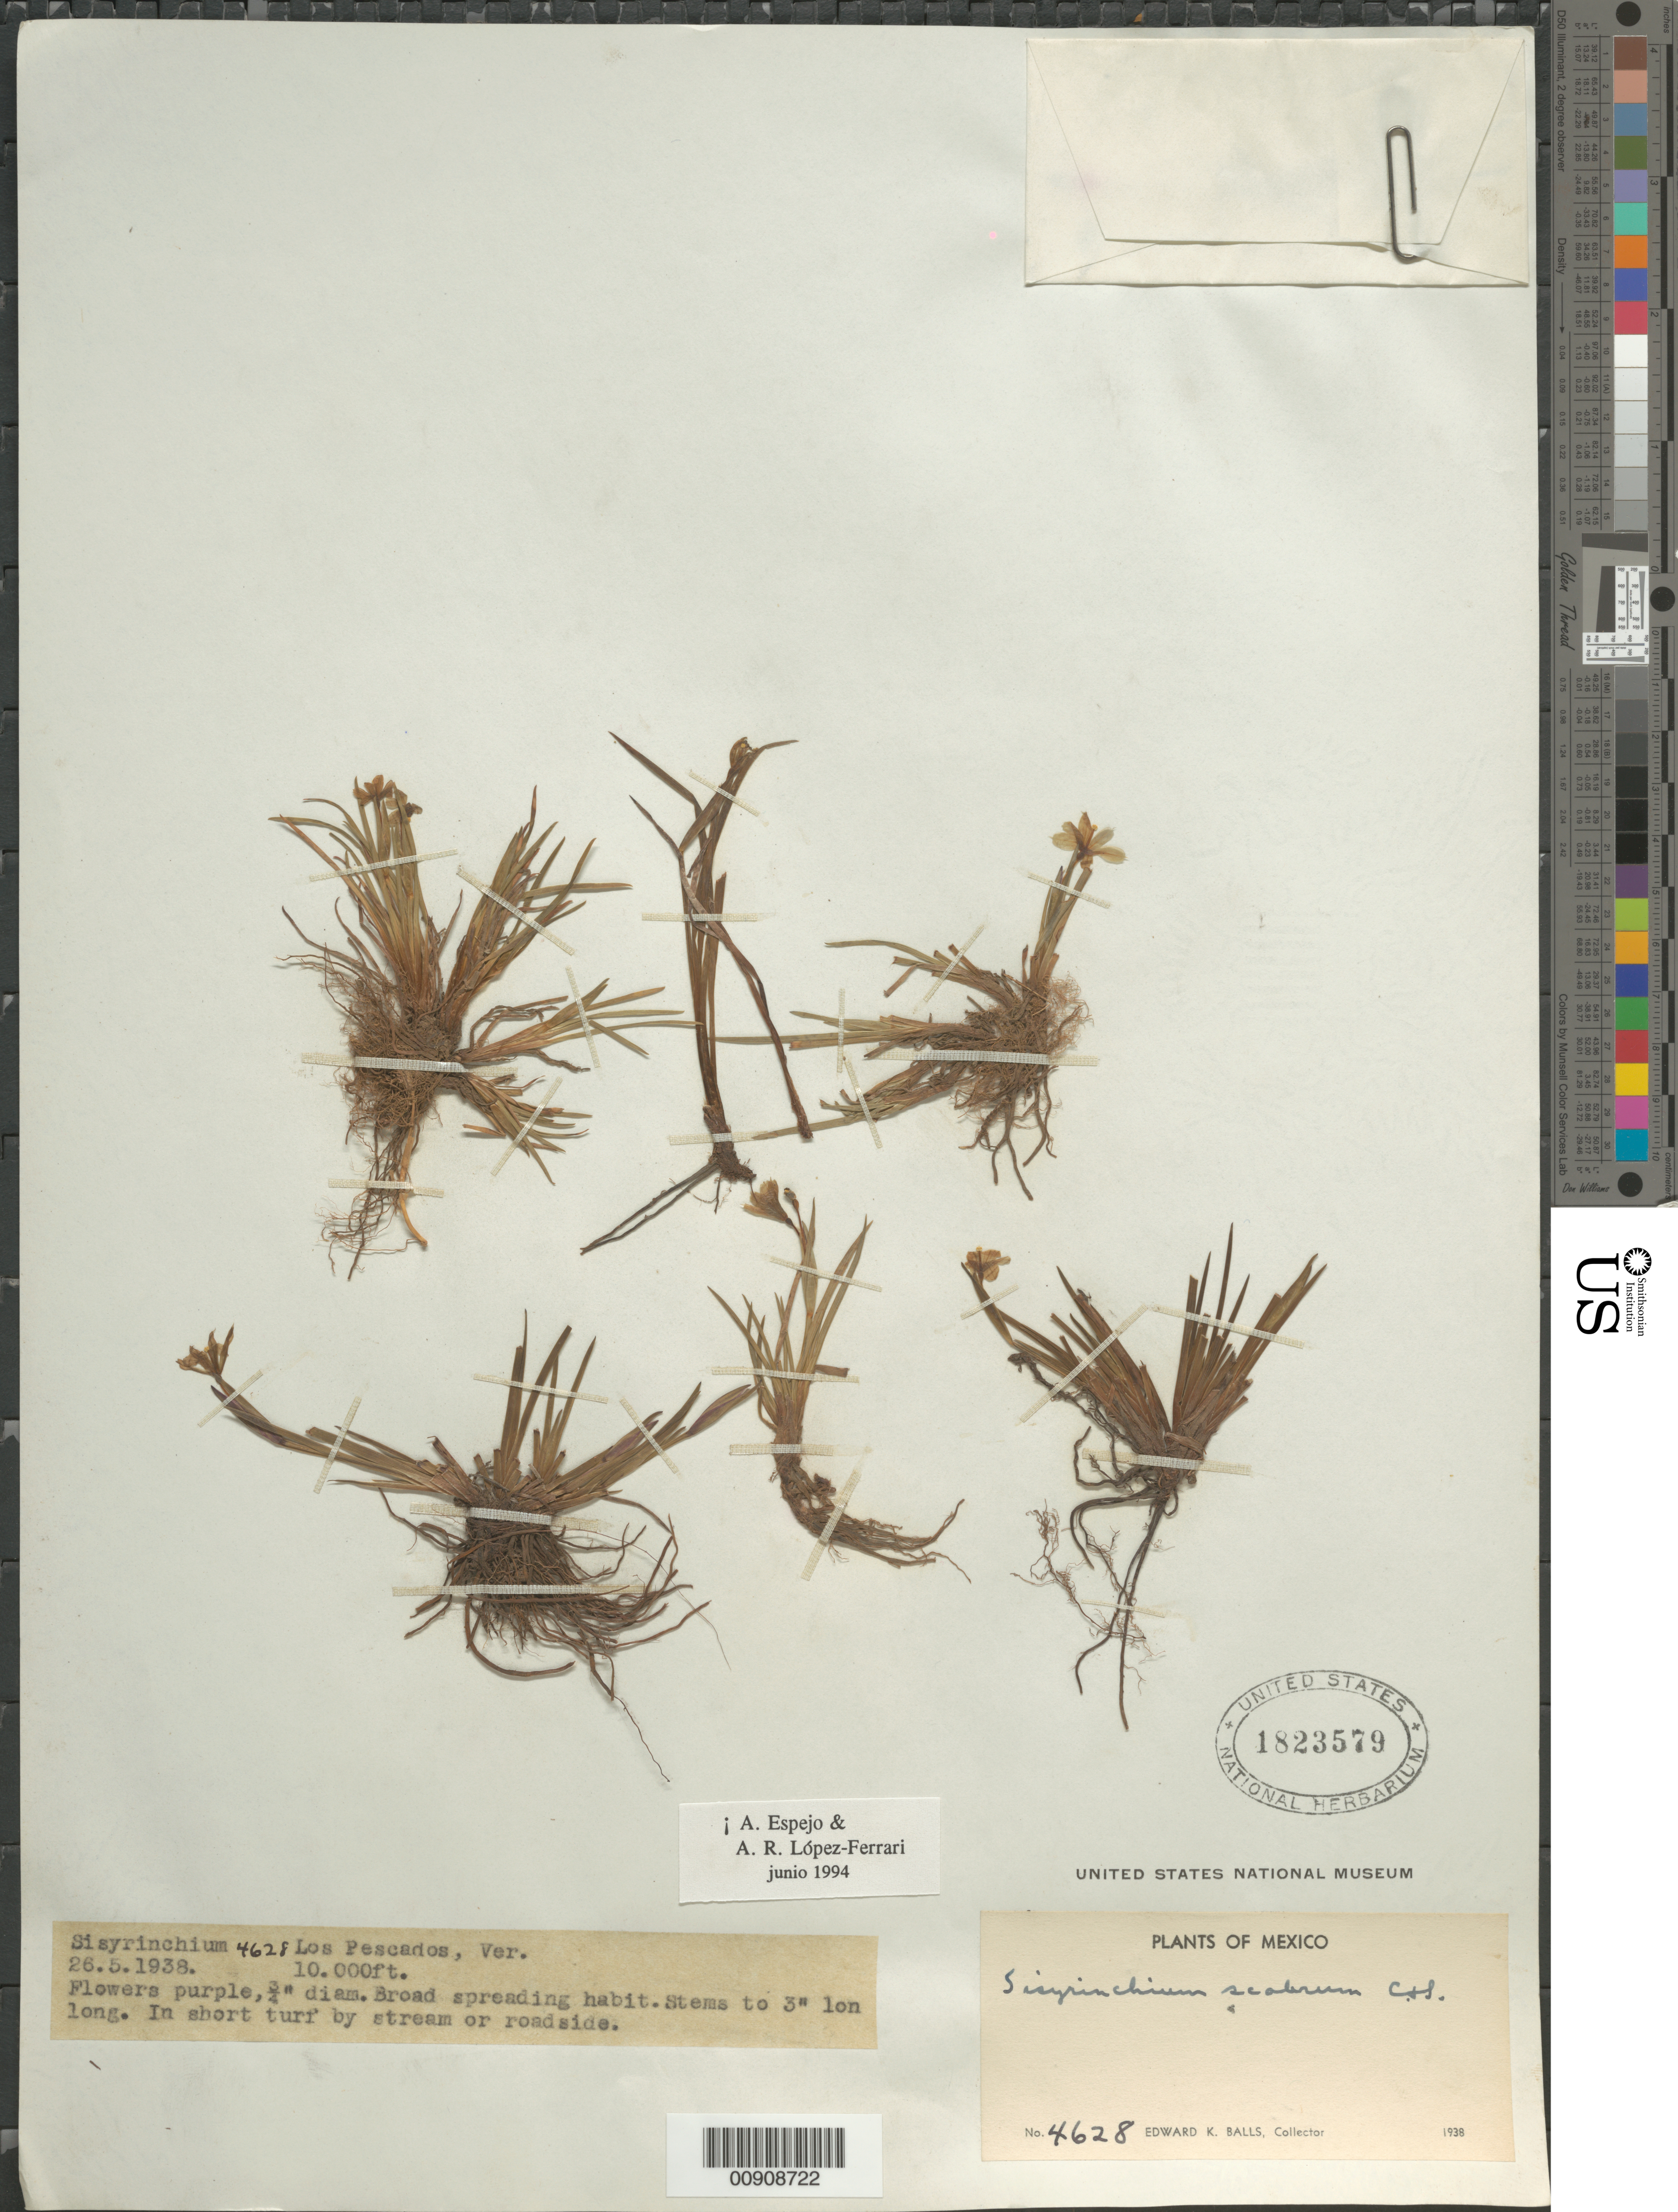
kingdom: Plantae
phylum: Tracheophyta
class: Liliopsida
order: Asparagales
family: Iridaceae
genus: Sisyrinchium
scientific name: Sisyrinchium scabrum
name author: Schltdl. & Cham.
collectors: E. K. Balls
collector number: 4628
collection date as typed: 26 May 1938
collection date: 1938-05-26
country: Mexico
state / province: Veracruz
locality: Los Pescados, Veracruz.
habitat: In short turf by stream on roadside.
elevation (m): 3048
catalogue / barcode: US 1823579